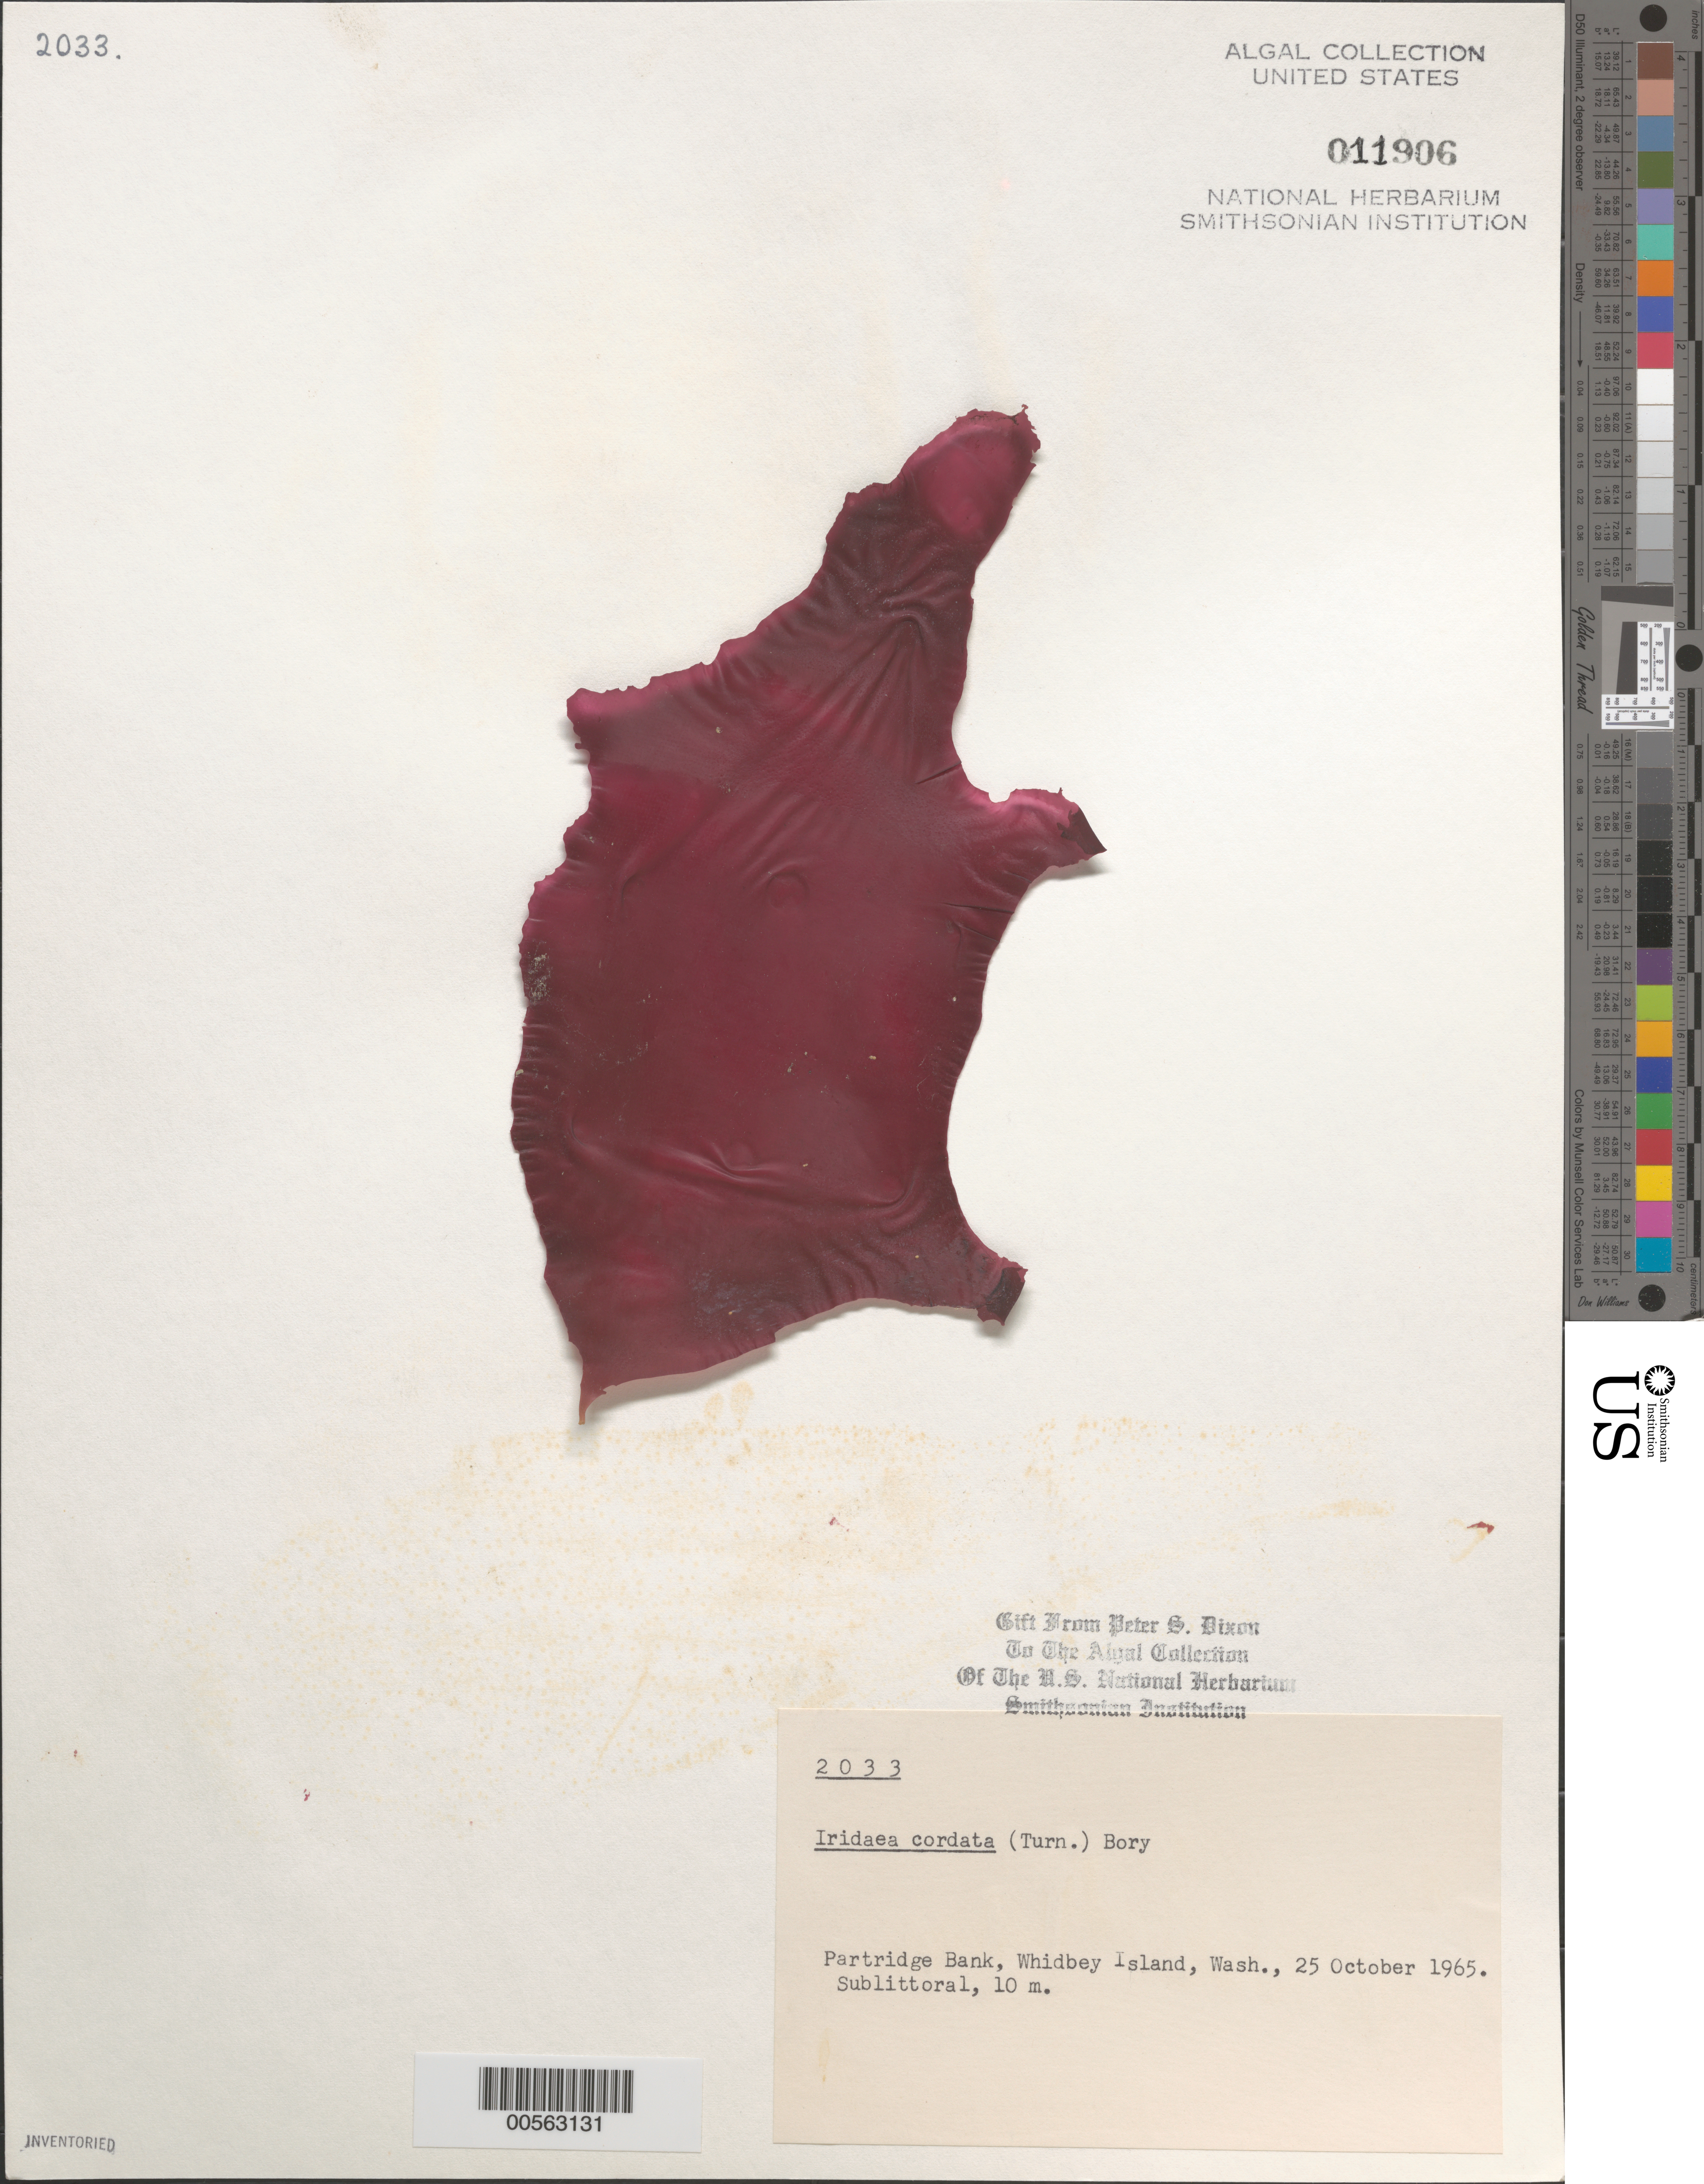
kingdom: Plantae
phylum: Rhodophyta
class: Florideophyceae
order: Gigartinales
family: Gigartinaceae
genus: Iridaea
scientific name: Iridaea cordata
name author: (Turner) Bory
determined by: Dixon, P. S.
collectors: P. S. Dixon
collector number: PSD 2033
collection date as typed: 25 Oct 1965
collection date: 1965-10-25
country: United States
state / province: Washington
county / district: Island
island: Whidbey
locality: Partridge Bank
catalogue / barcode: US 11906